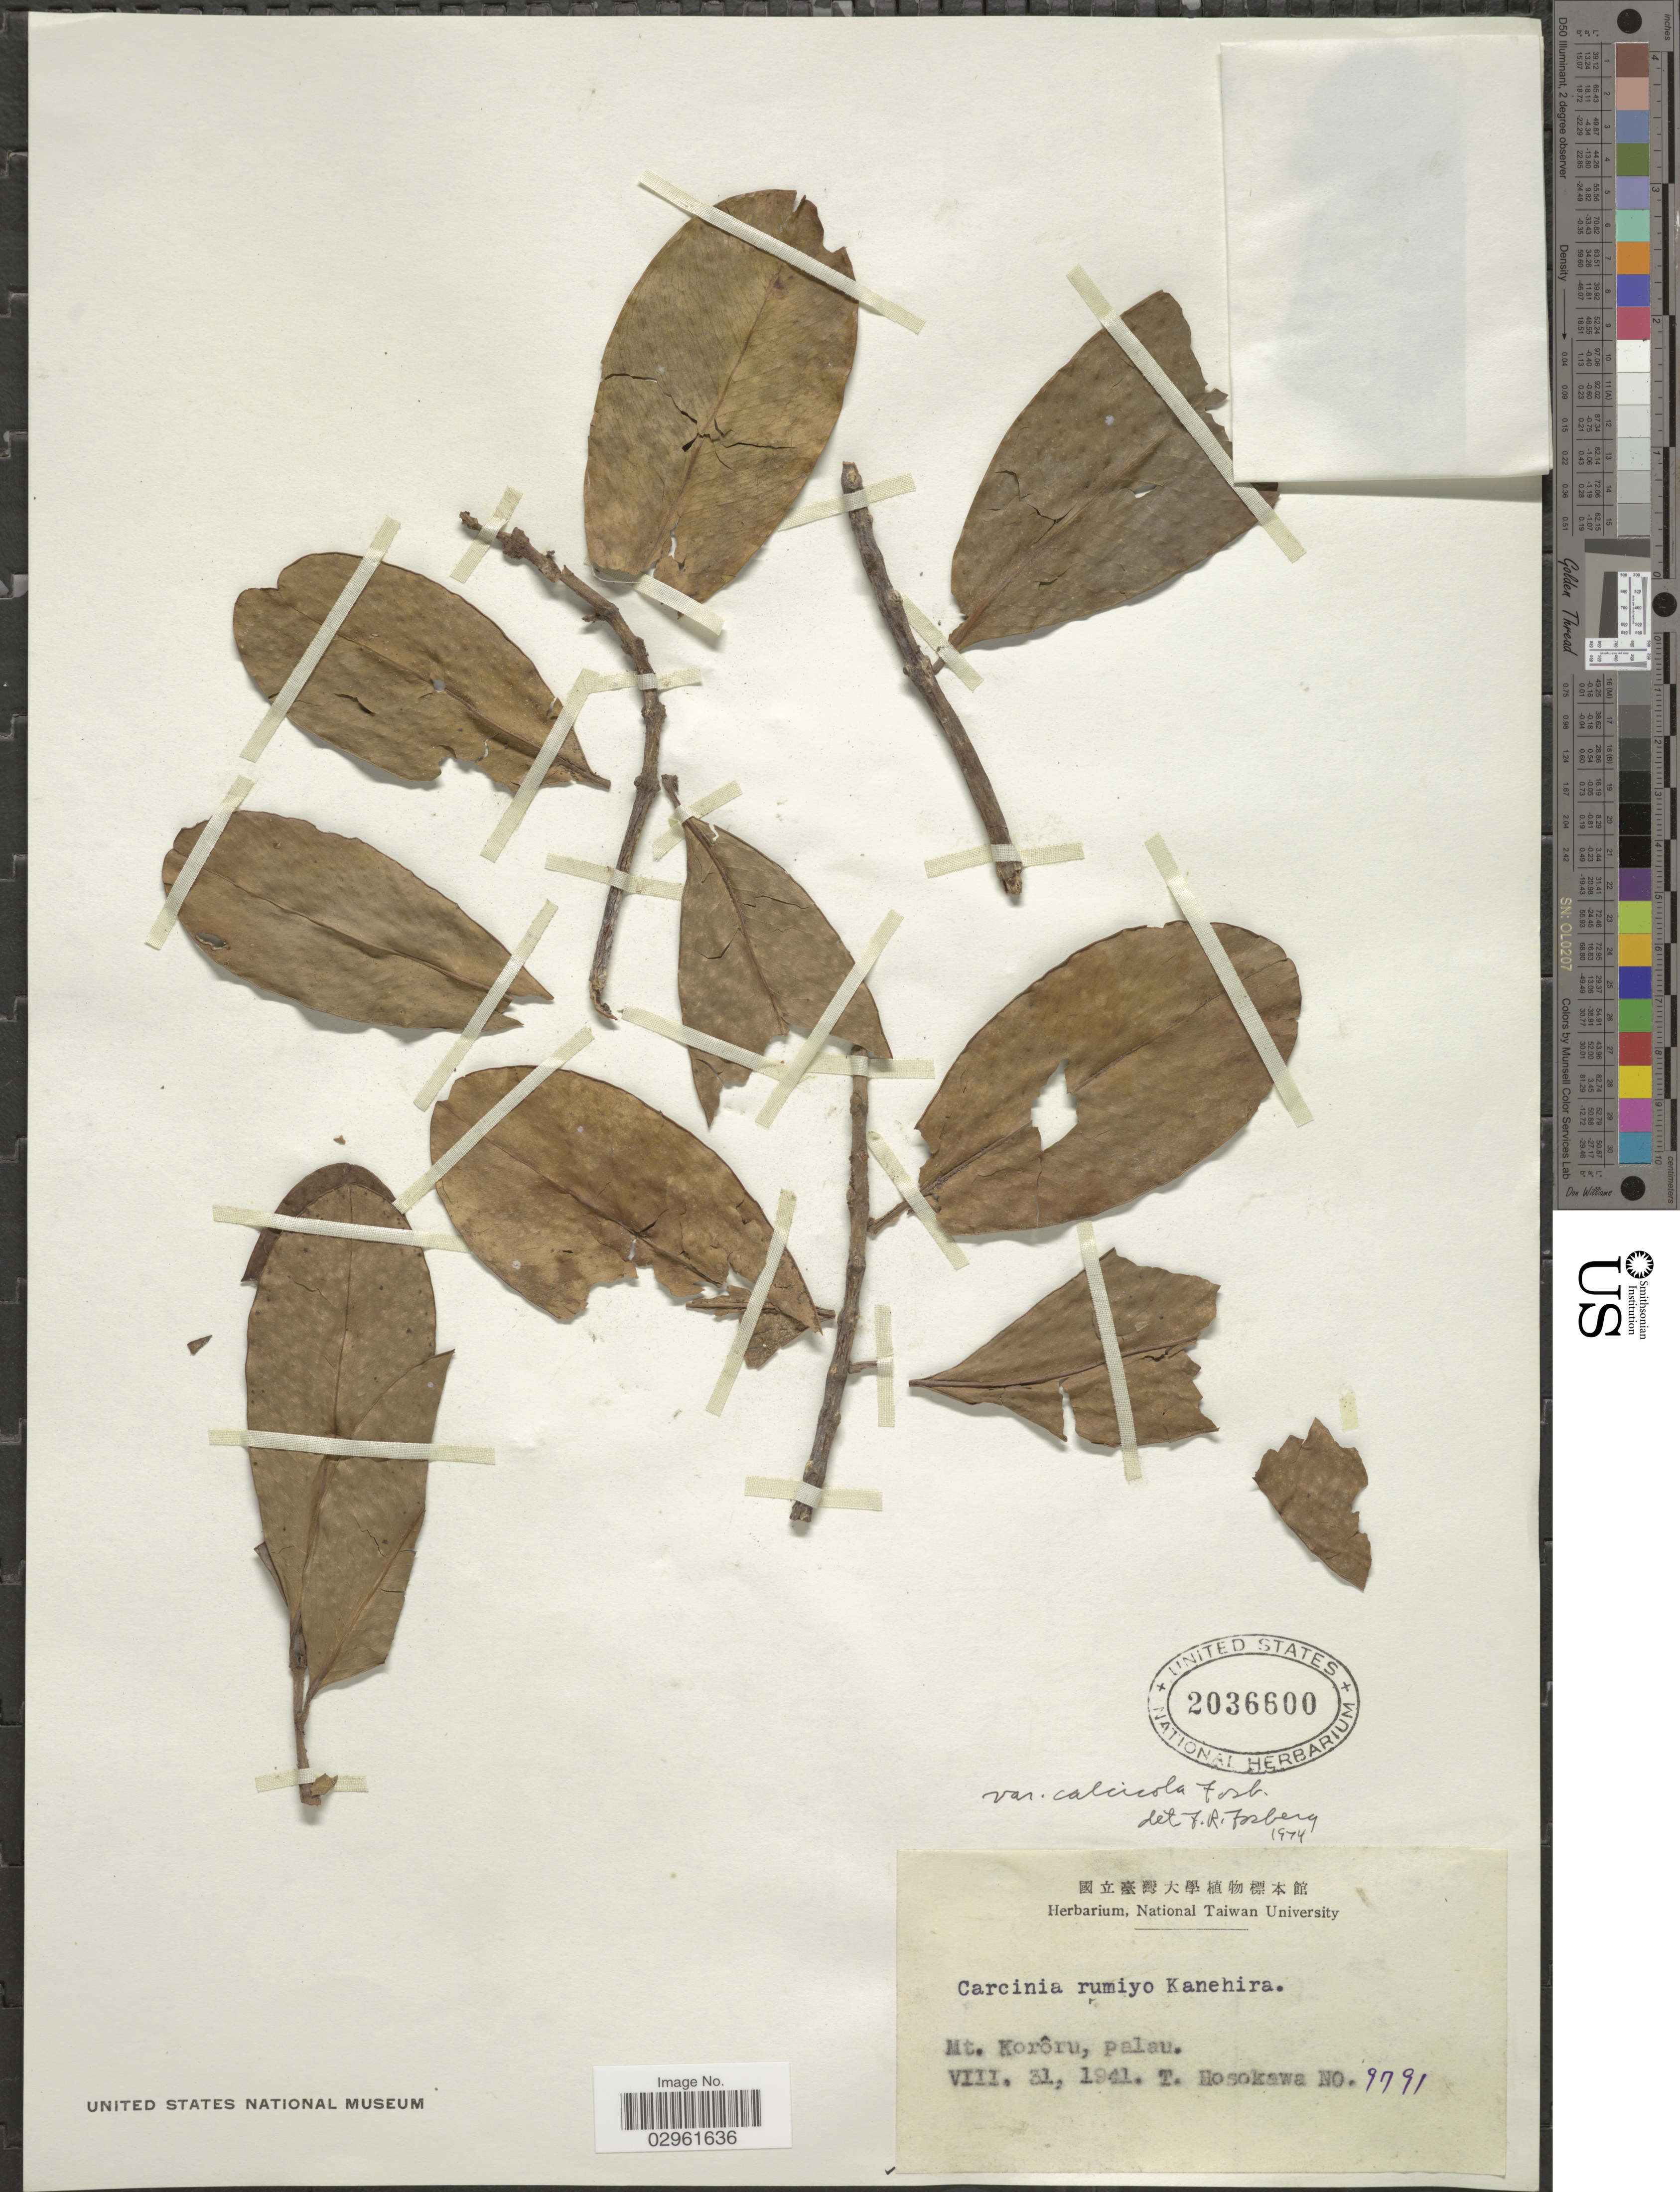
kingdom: Plantae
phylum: Tracheophyta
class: Magnoliopsida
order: Malpighiales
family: Clusiaceae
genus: Garcinia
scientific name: Garcinia rumiyo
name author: Kaneh.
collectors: T. Hosokawa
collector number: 9791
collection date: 1941-08-31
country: Palau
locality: Mt. Korôru, Palau.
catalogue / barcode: US 2036600